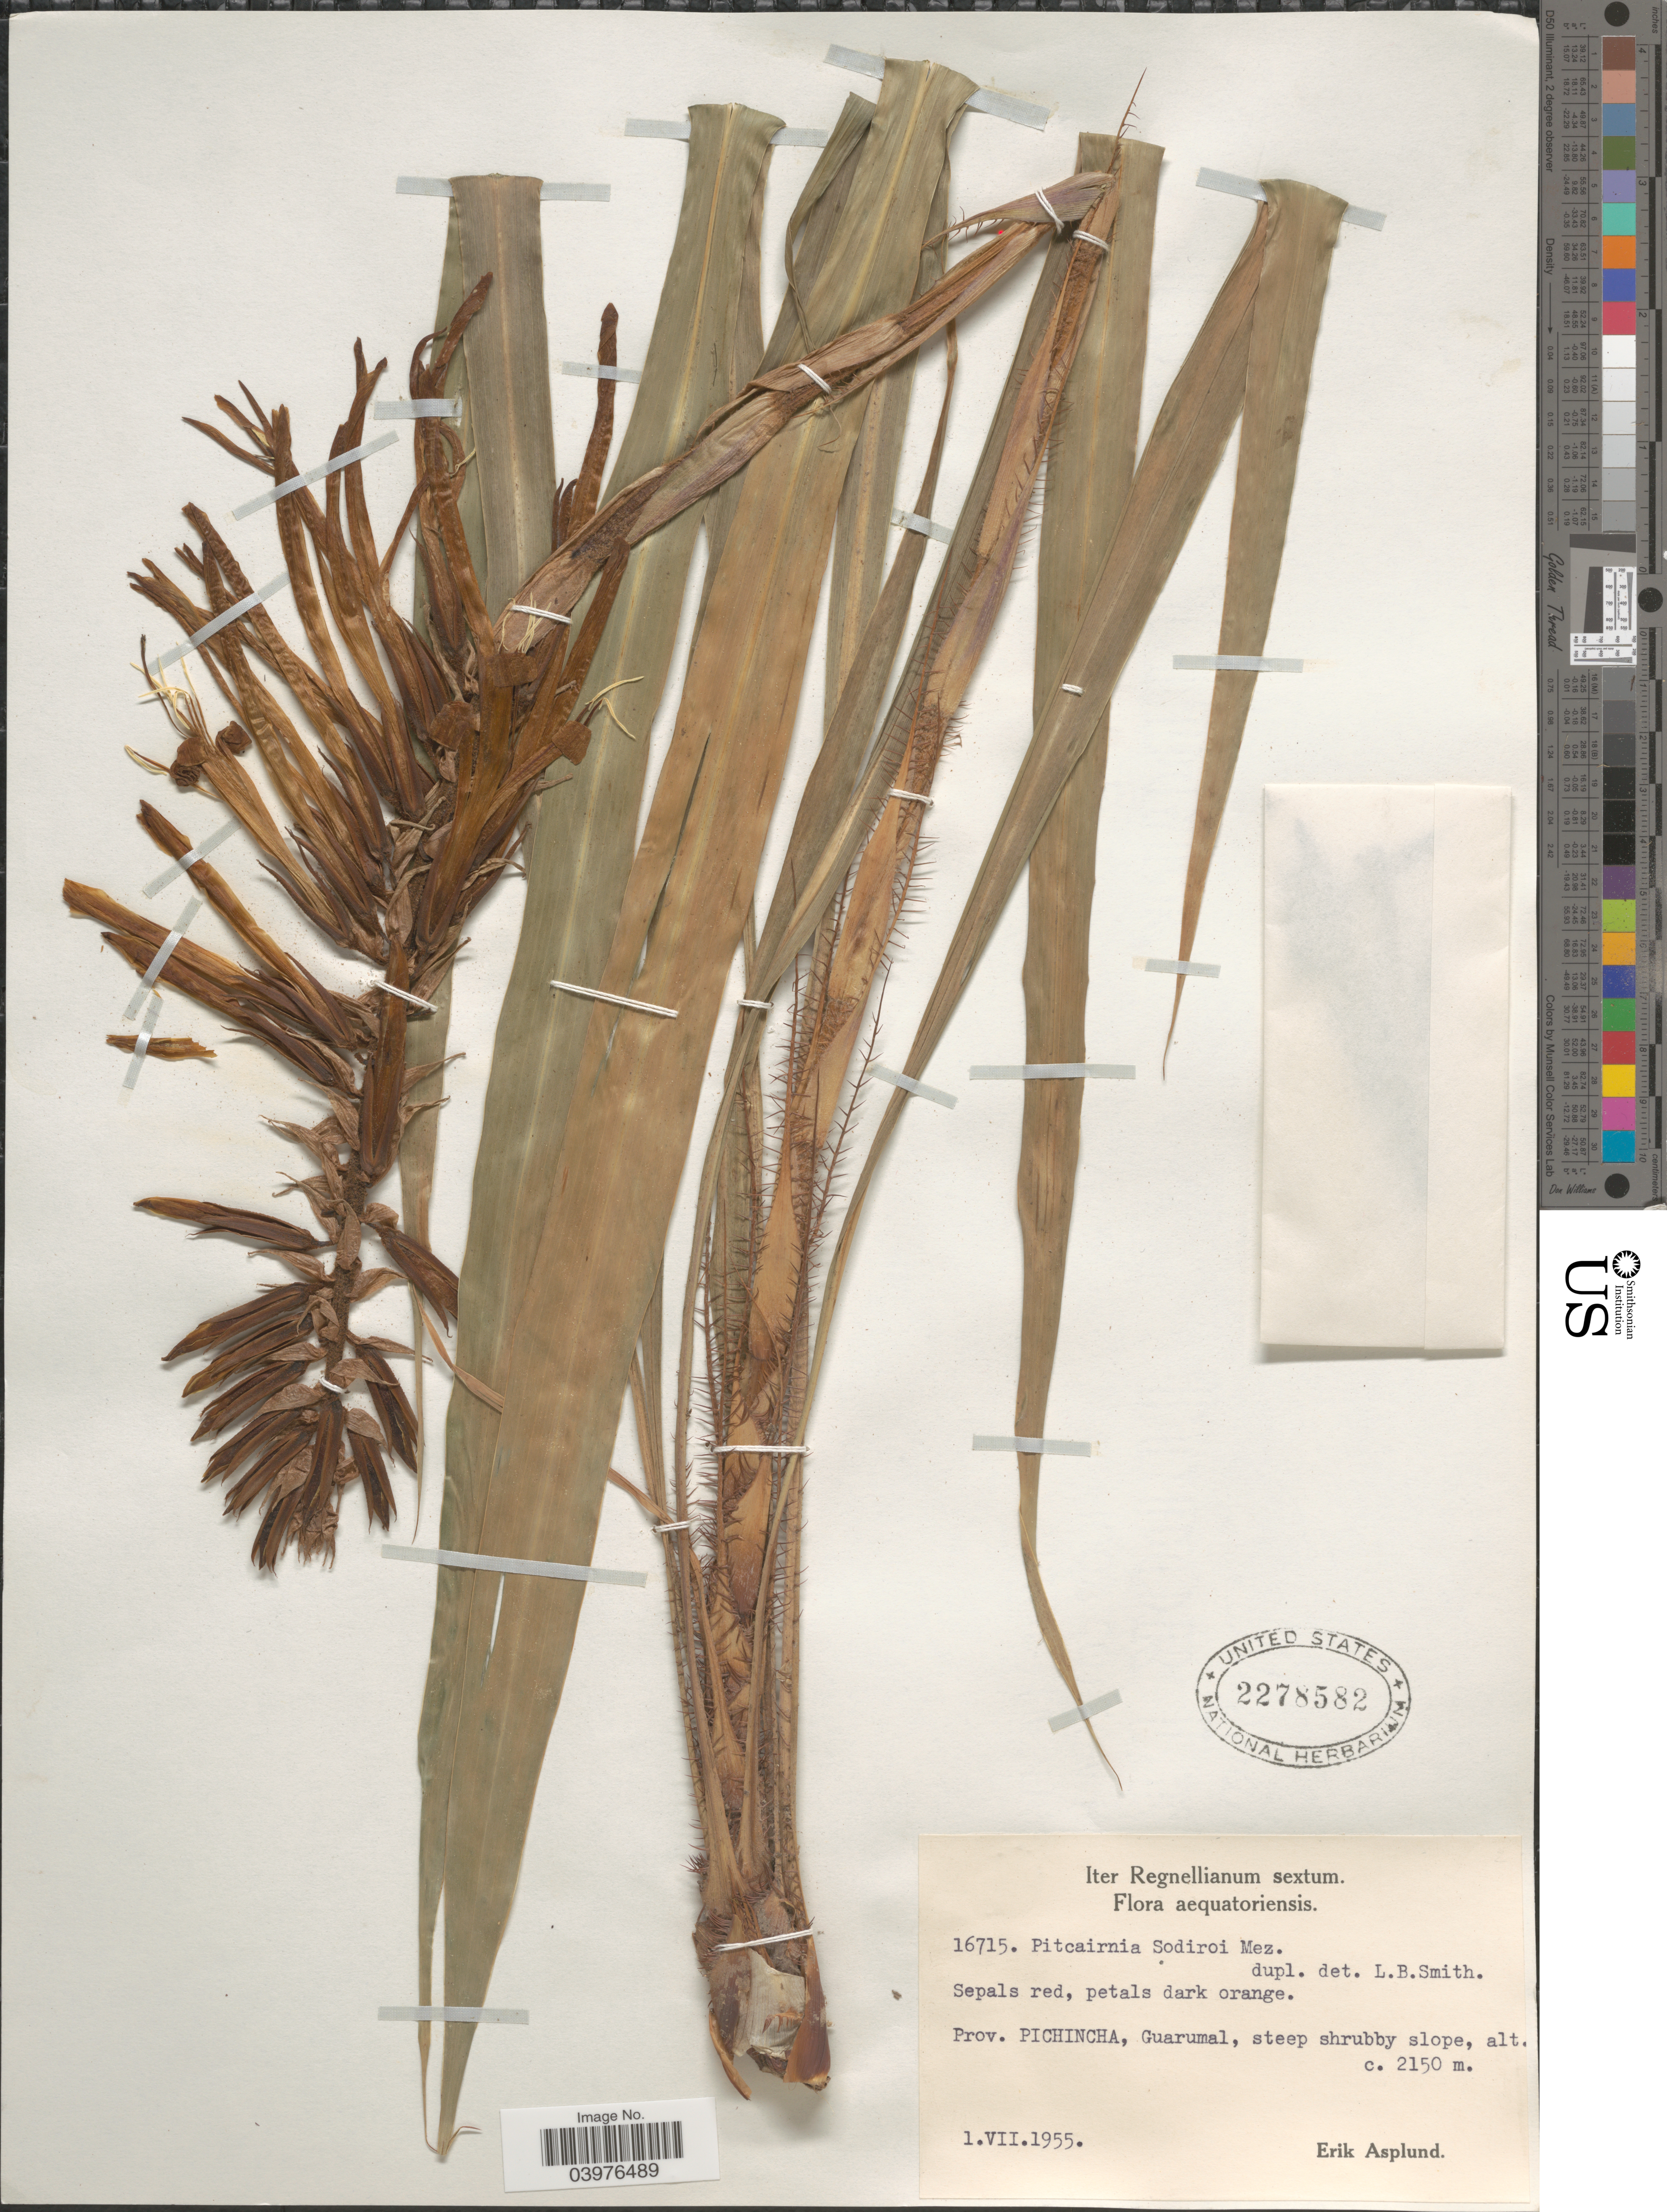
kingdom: Plantae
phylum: Tracheophyta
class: Liliopsida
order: Poales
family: Bromeliaceae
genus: Pitcairnia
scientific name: Pitcairnia sodiroi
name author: Mez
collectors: E. Asplund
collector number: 16715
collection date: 1955-07-05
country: Ecuador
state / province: Pichincha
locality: Guarumal.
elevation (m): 2150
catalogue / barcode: US 2278582